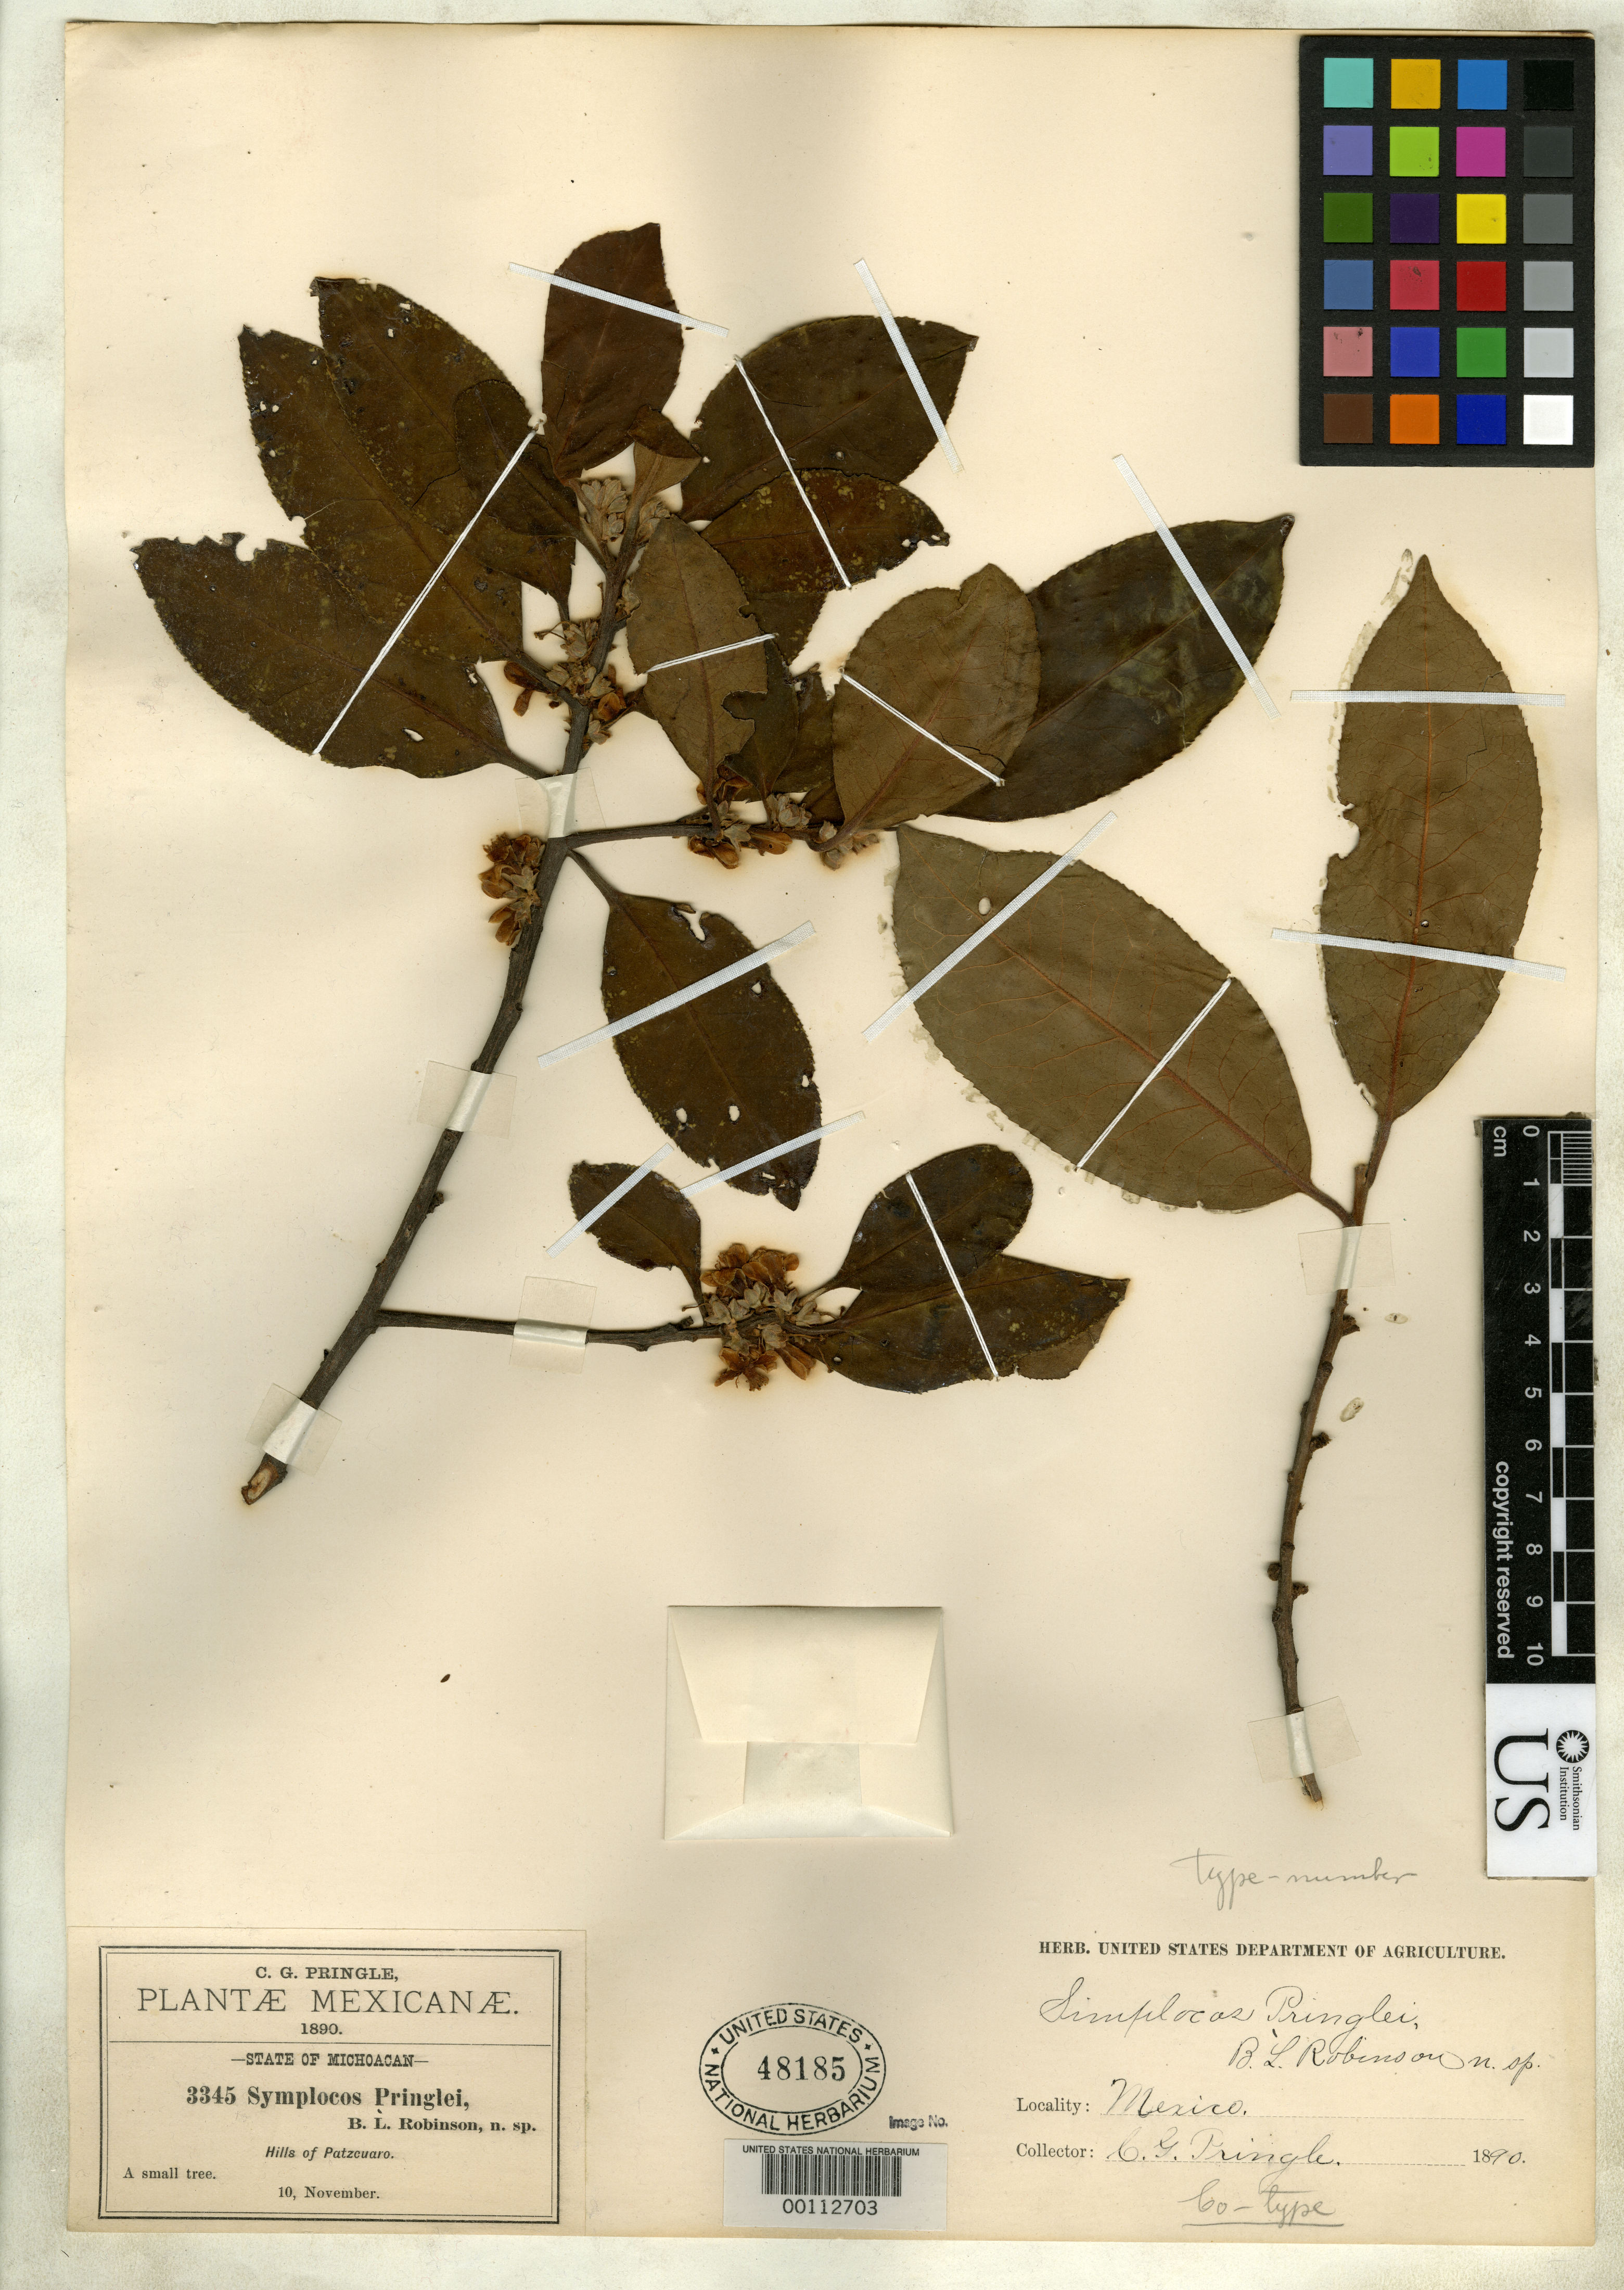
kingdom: Plantae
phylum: Tracheophyta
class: Magnoliopsida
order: Ericales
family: Symplocaceae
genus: Symplocos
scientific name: Symplocos pringlei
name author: B.L. Rob.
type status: Isotype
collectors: C. G. Pringle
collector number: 3345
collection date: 1890-11-10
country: Mexico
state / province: Michoacán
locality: State of Michoacan. Hills of Patzcuaro.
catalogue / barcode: US 48185